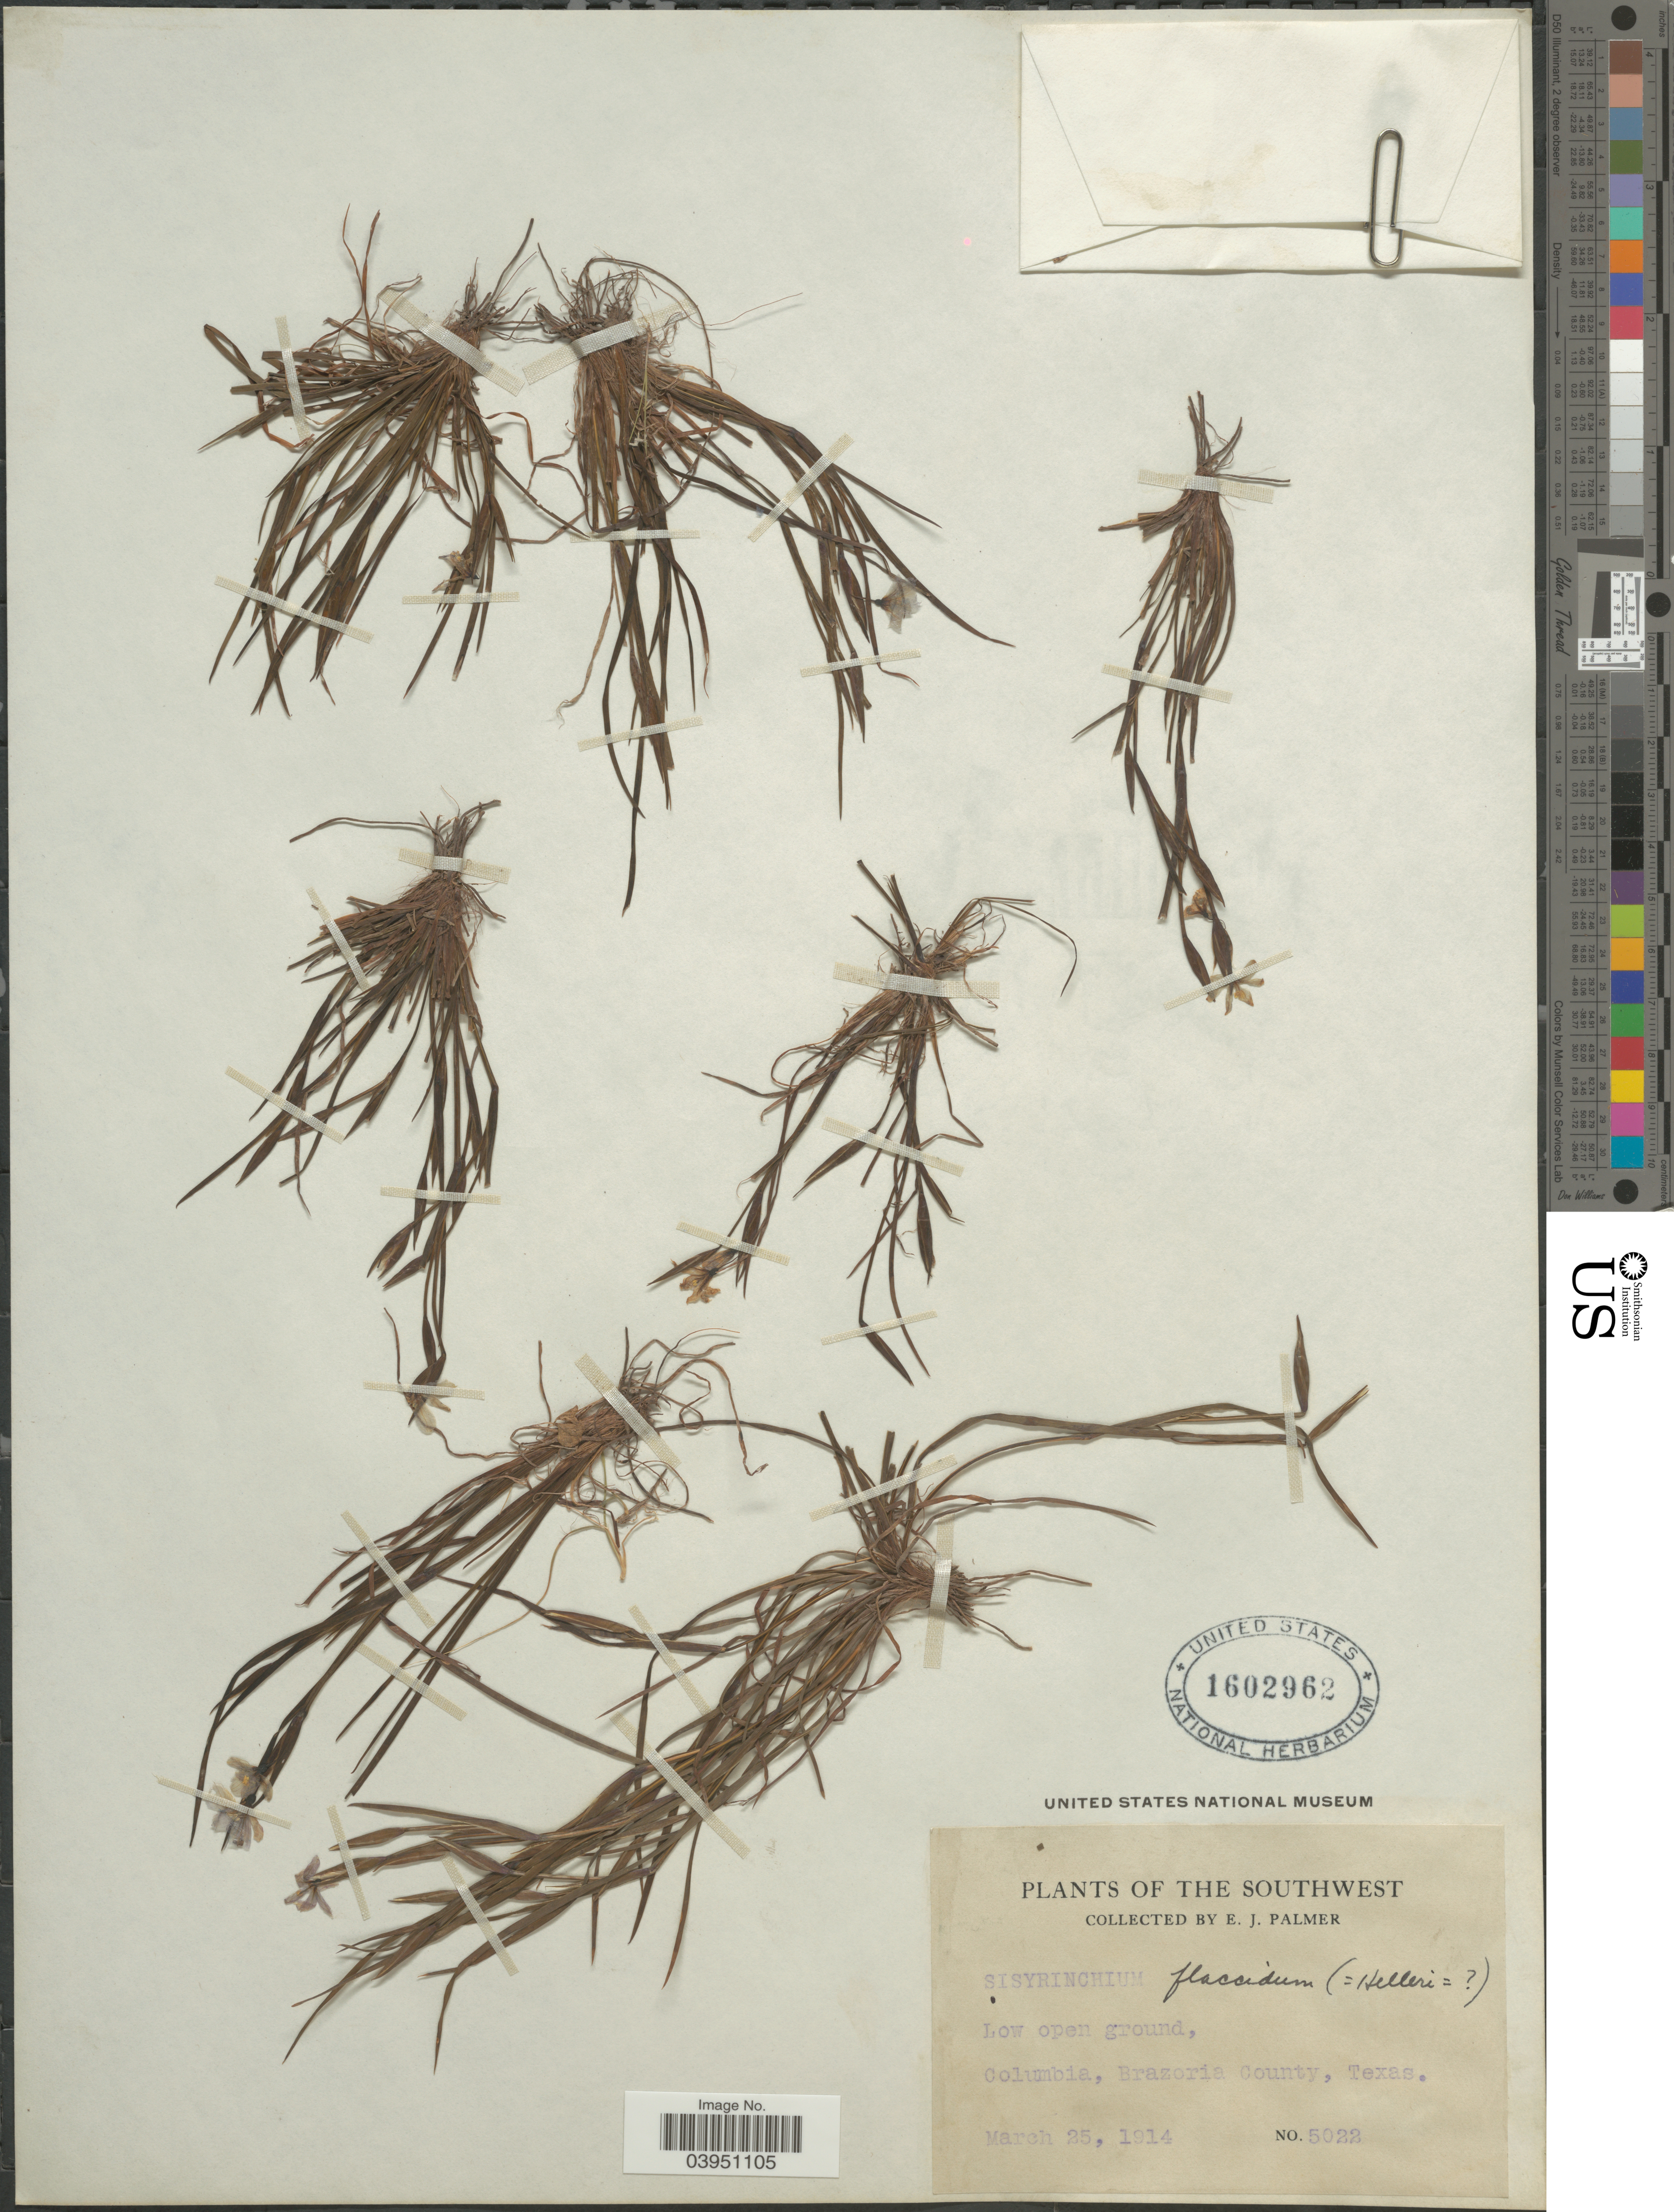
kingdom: Plantae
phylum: Tracheophyta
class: Liliopsida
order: Asparagales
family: Iridaceae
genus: Sisyrinchium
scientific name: Sisyrinchium helleri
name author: E.P. Bicknell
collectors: E. J. Palmer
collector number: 5022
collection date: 1914-03-25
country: United States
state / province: Texas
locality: The Southwest. Low open ground, Columbia, Brazoria County.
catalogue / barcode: US 1602962